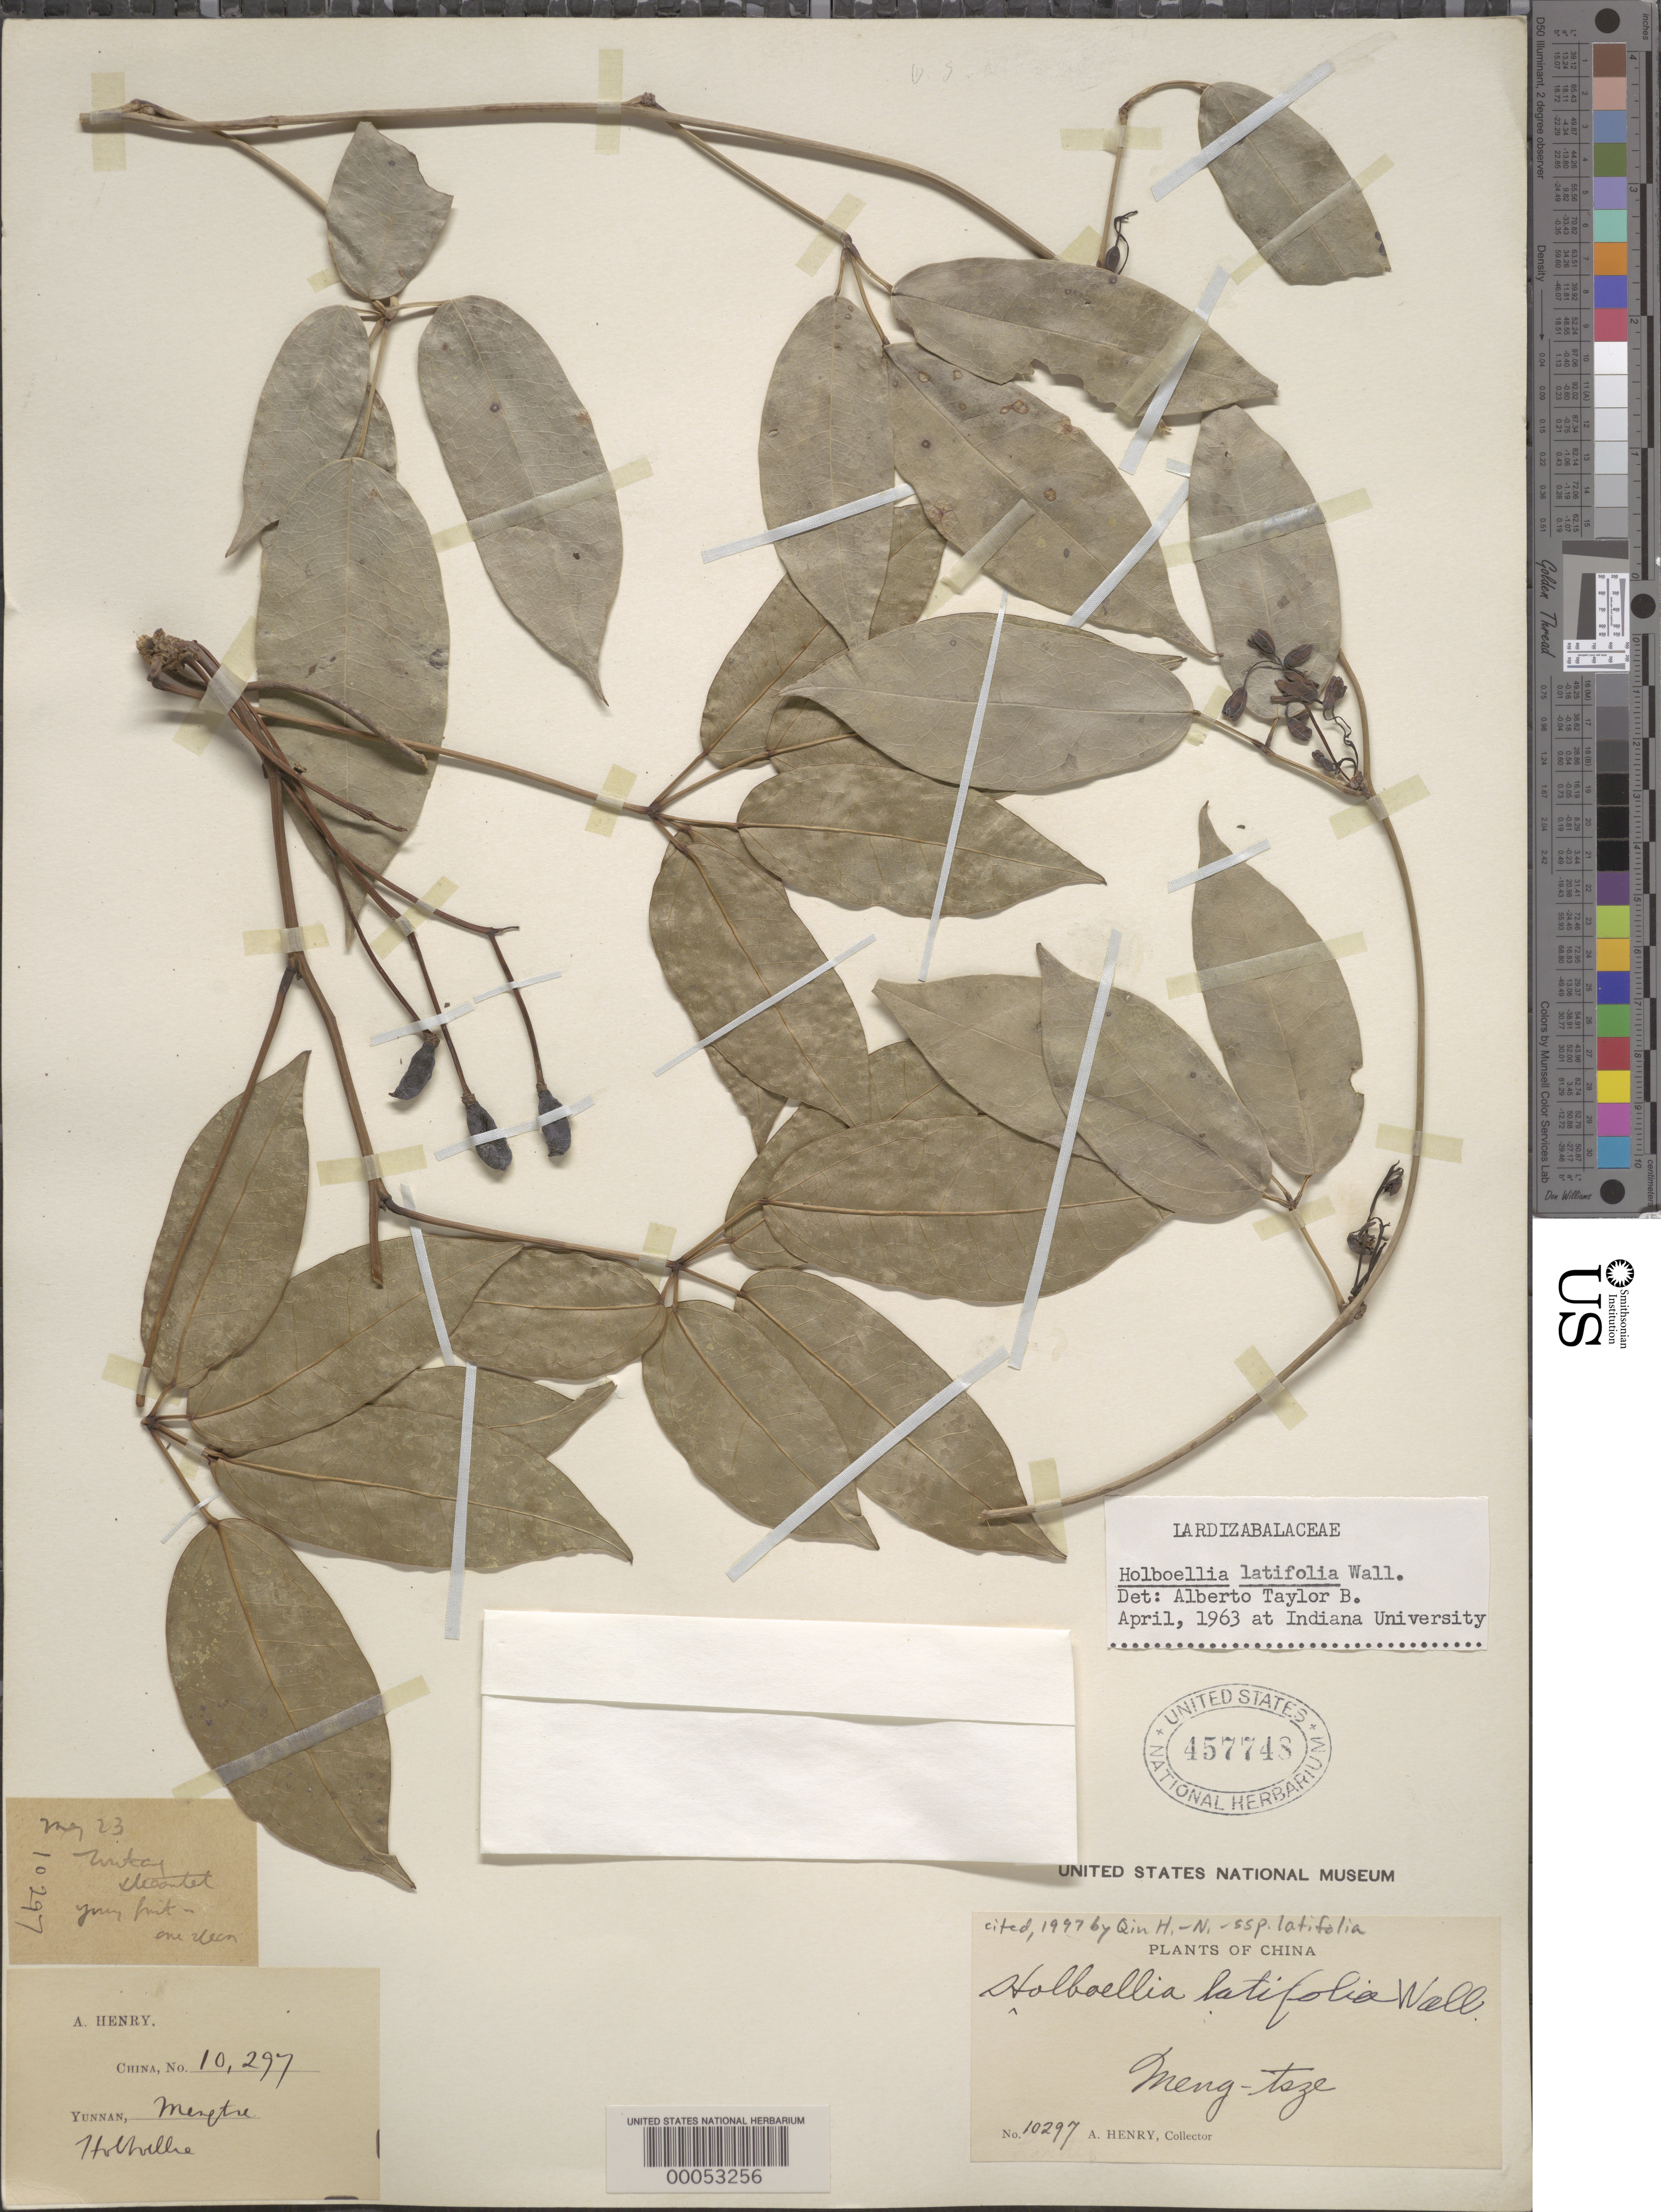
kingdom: Plantae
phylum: Tracheophyta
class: Magnoliopsida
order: Ranunculales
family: Lardizabalaceae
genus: Stauntonia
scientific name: Stauntonia latifolia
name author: (Wall.) R. Br. & Wall.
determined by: Strong, Mark T., (BOT), Smithsonian Institution - National Museum of Natural History (UNITED STATES)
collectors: A. Henry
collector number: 10297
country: China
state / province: Yunnan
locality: Mengtze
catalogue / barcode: US 457748